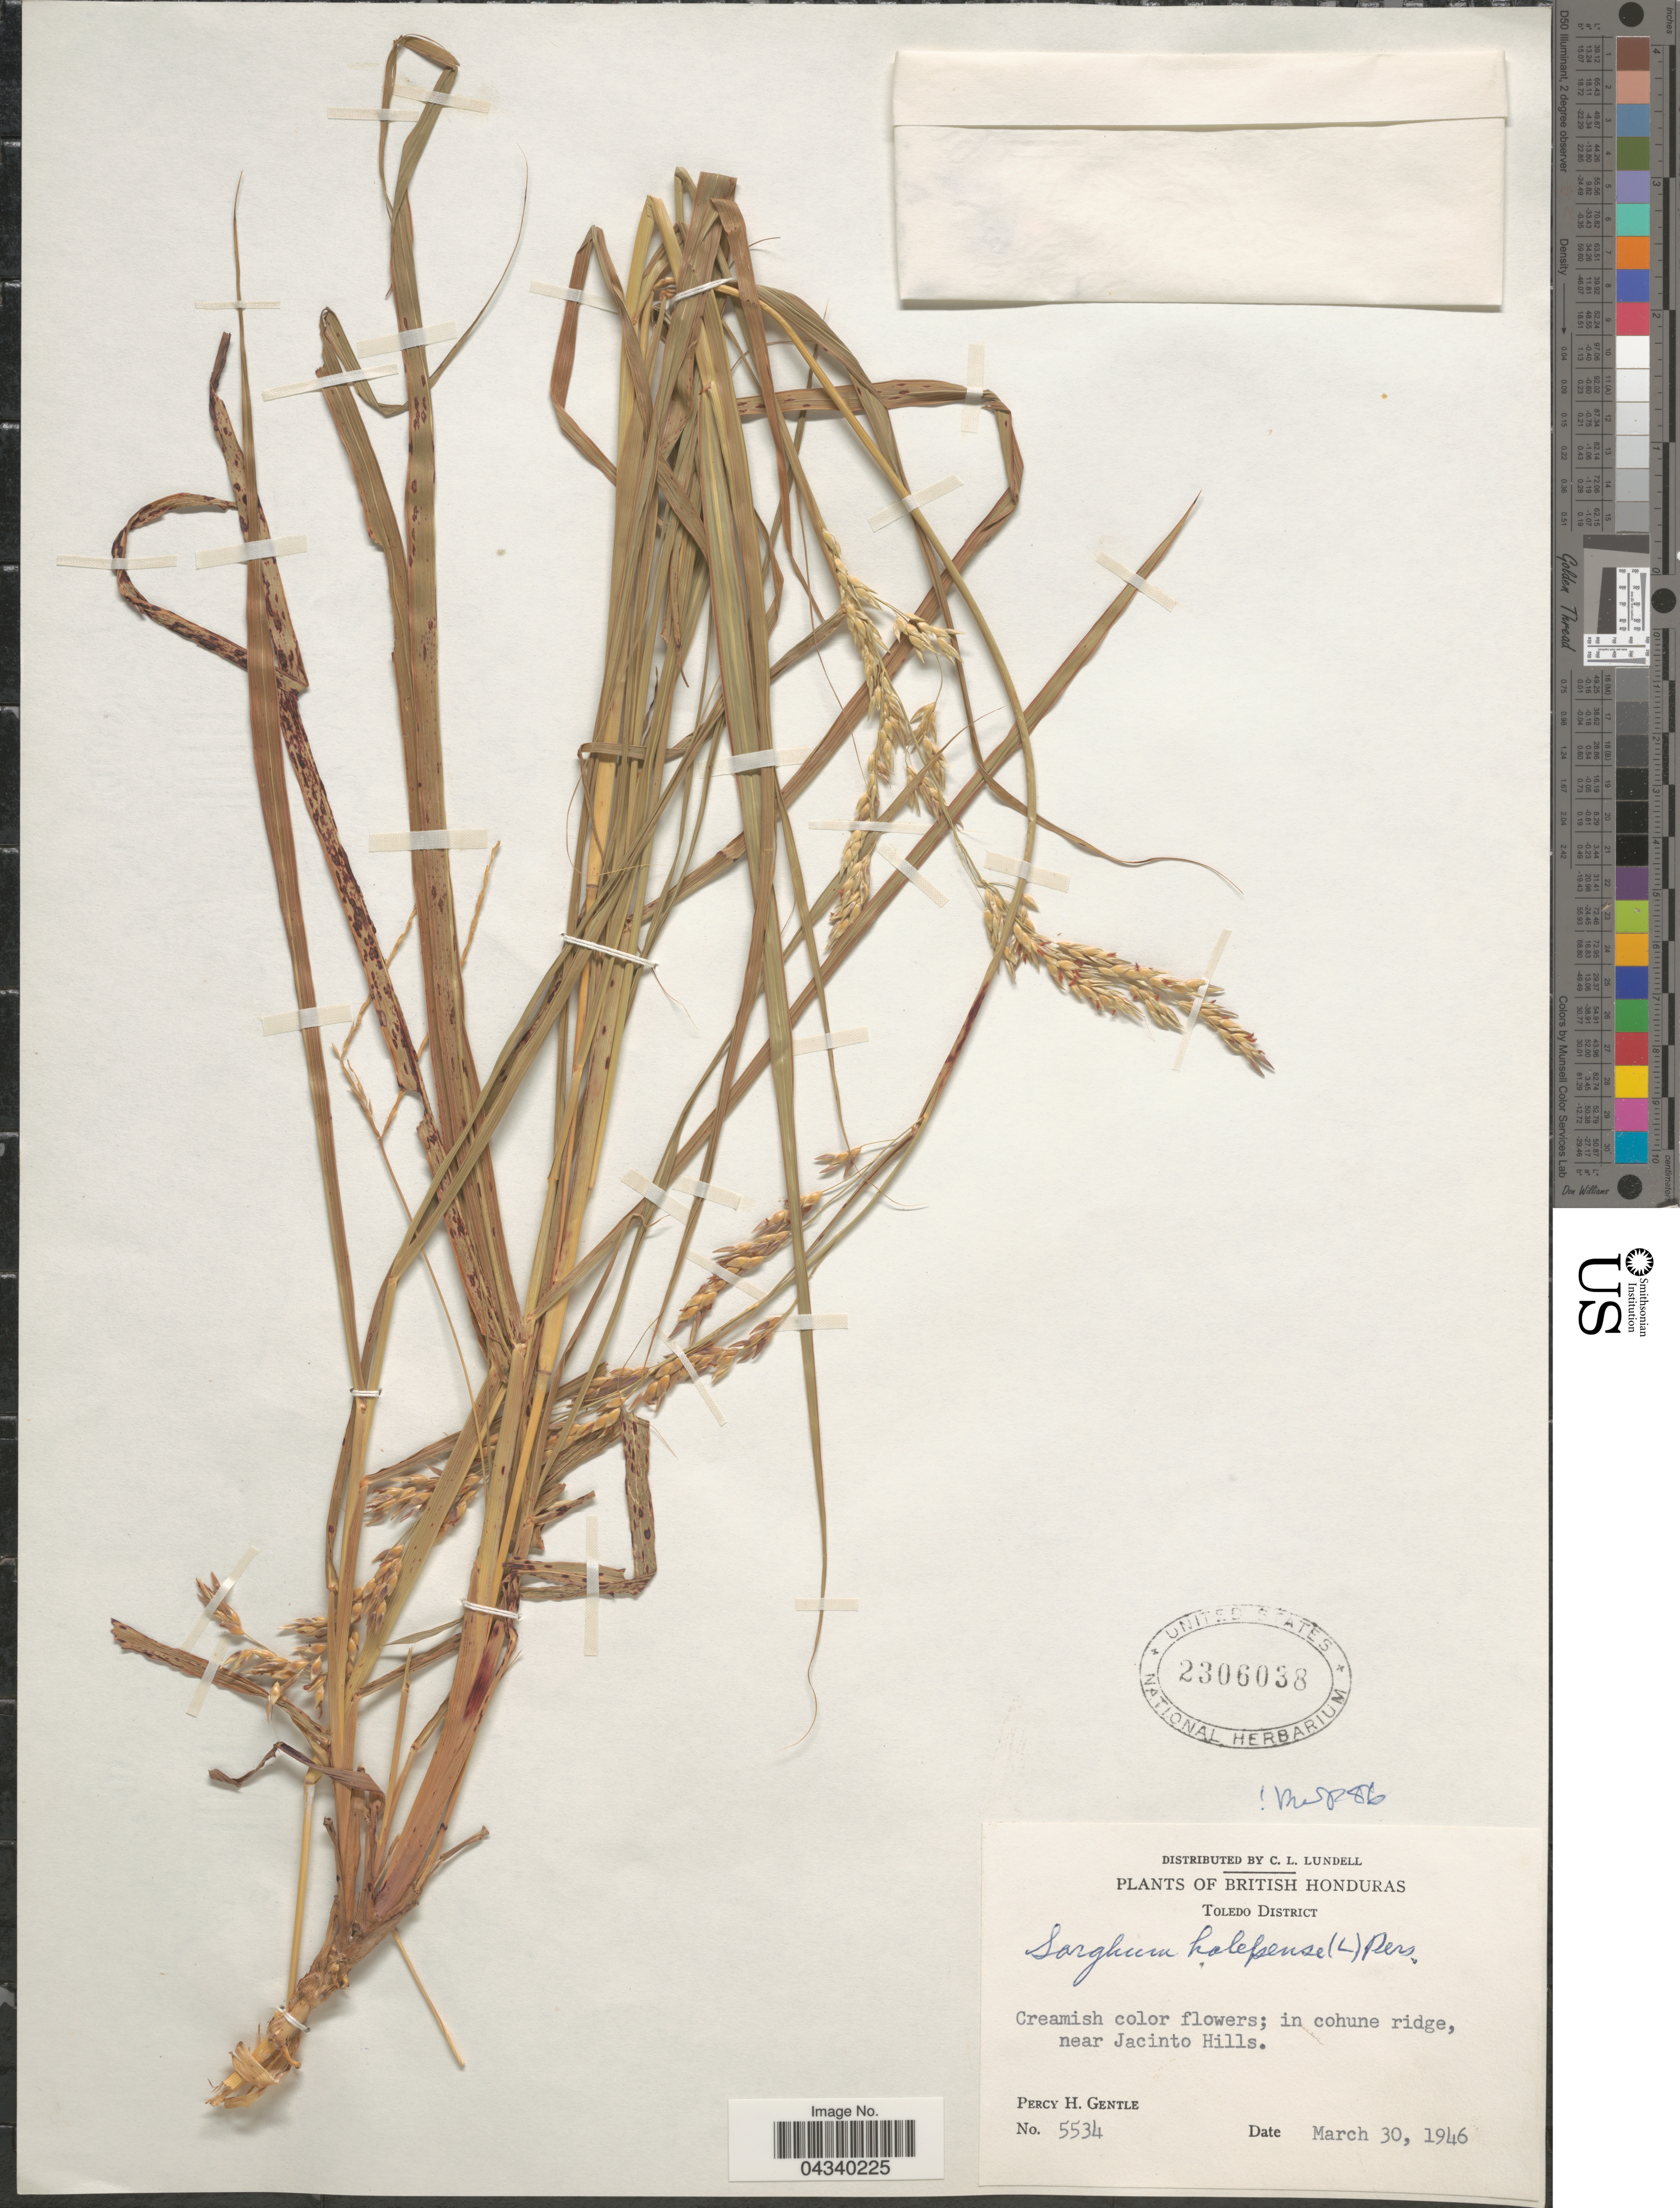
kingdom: Plantae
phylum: Tracheophyta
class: Liliopsida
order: Poales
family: Poaceae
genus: Sorghum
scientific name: Sorghum halepense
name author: (L.) Pers.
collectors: P. H. Gentle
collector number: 5534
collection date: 1946-03-30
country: Belize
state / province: Toledo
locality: British Honduras. Toledo District. In colhune ridge, near Jacinto Hills.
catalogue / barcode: US 2306038